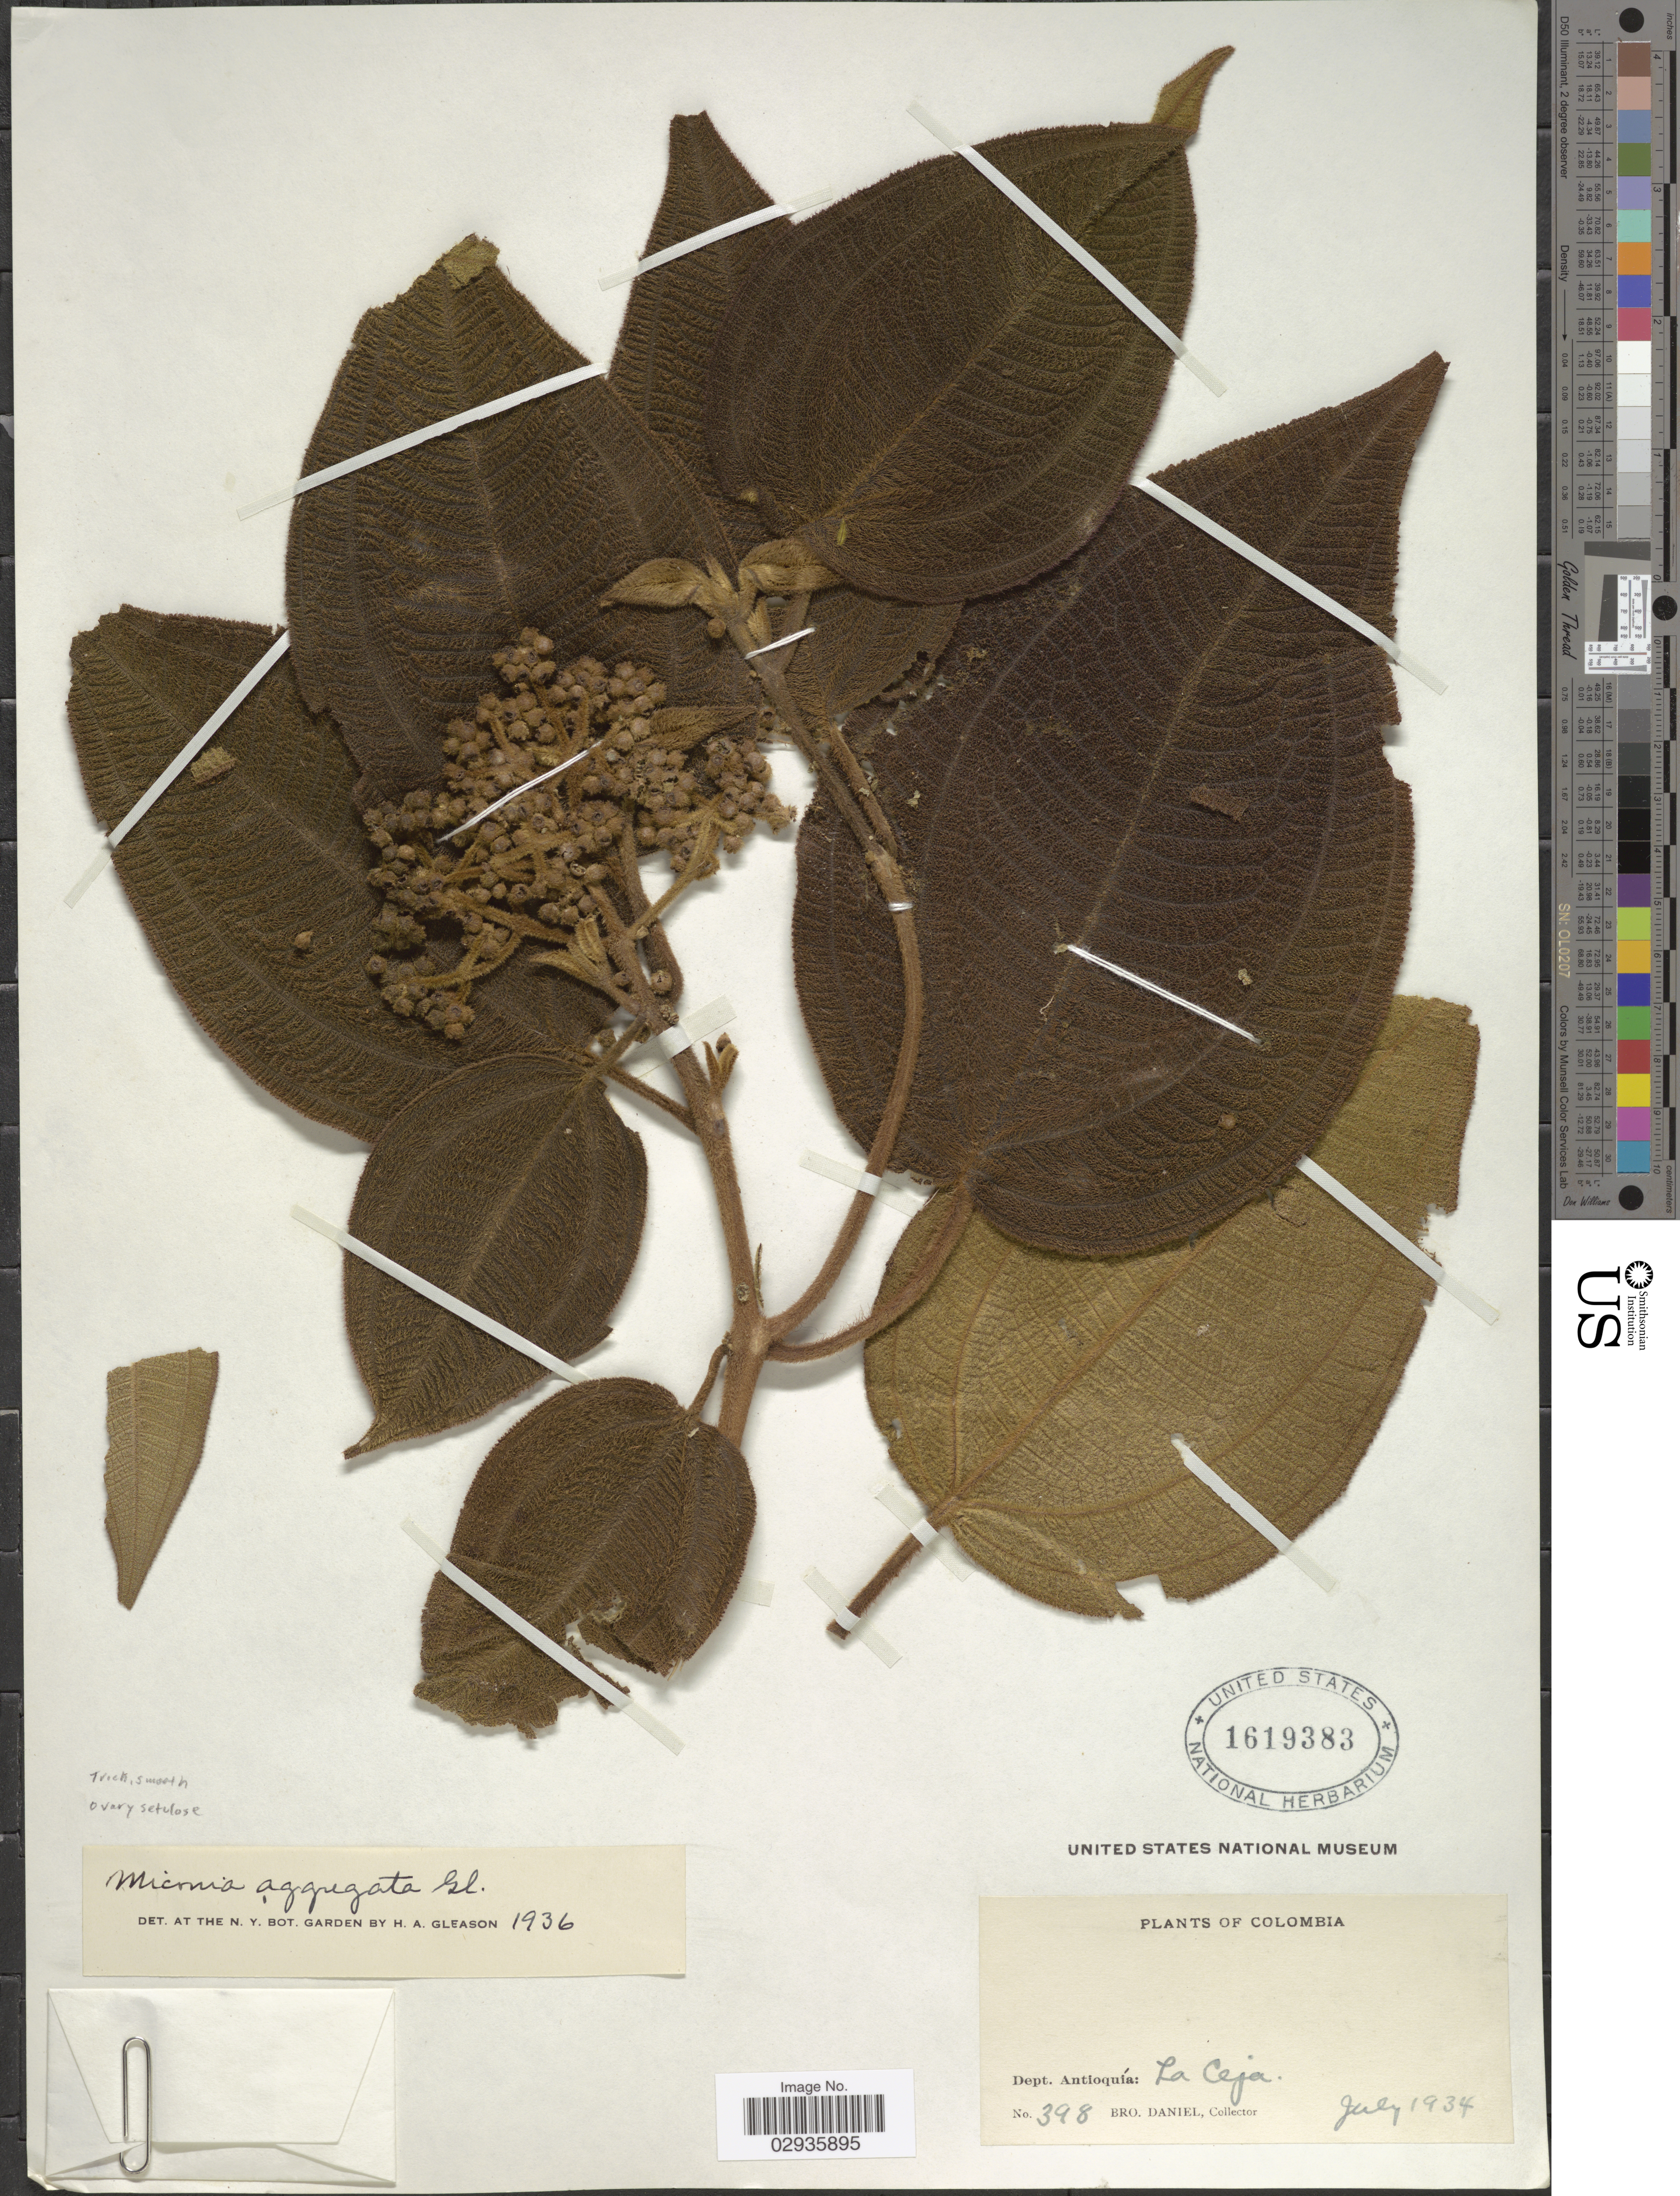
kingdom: Plantae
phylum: Tracheophyta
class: Magnoliopsida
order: Myrtales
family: Melastomataceae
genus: Miconia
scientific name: Miconia aggregata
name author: Gleason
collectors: Bro. Daniel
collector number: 398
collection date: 1934-07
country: Colombia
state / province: Antioquia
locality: Dept. Antioquiá: La Ceja.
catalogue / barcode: US 1619383